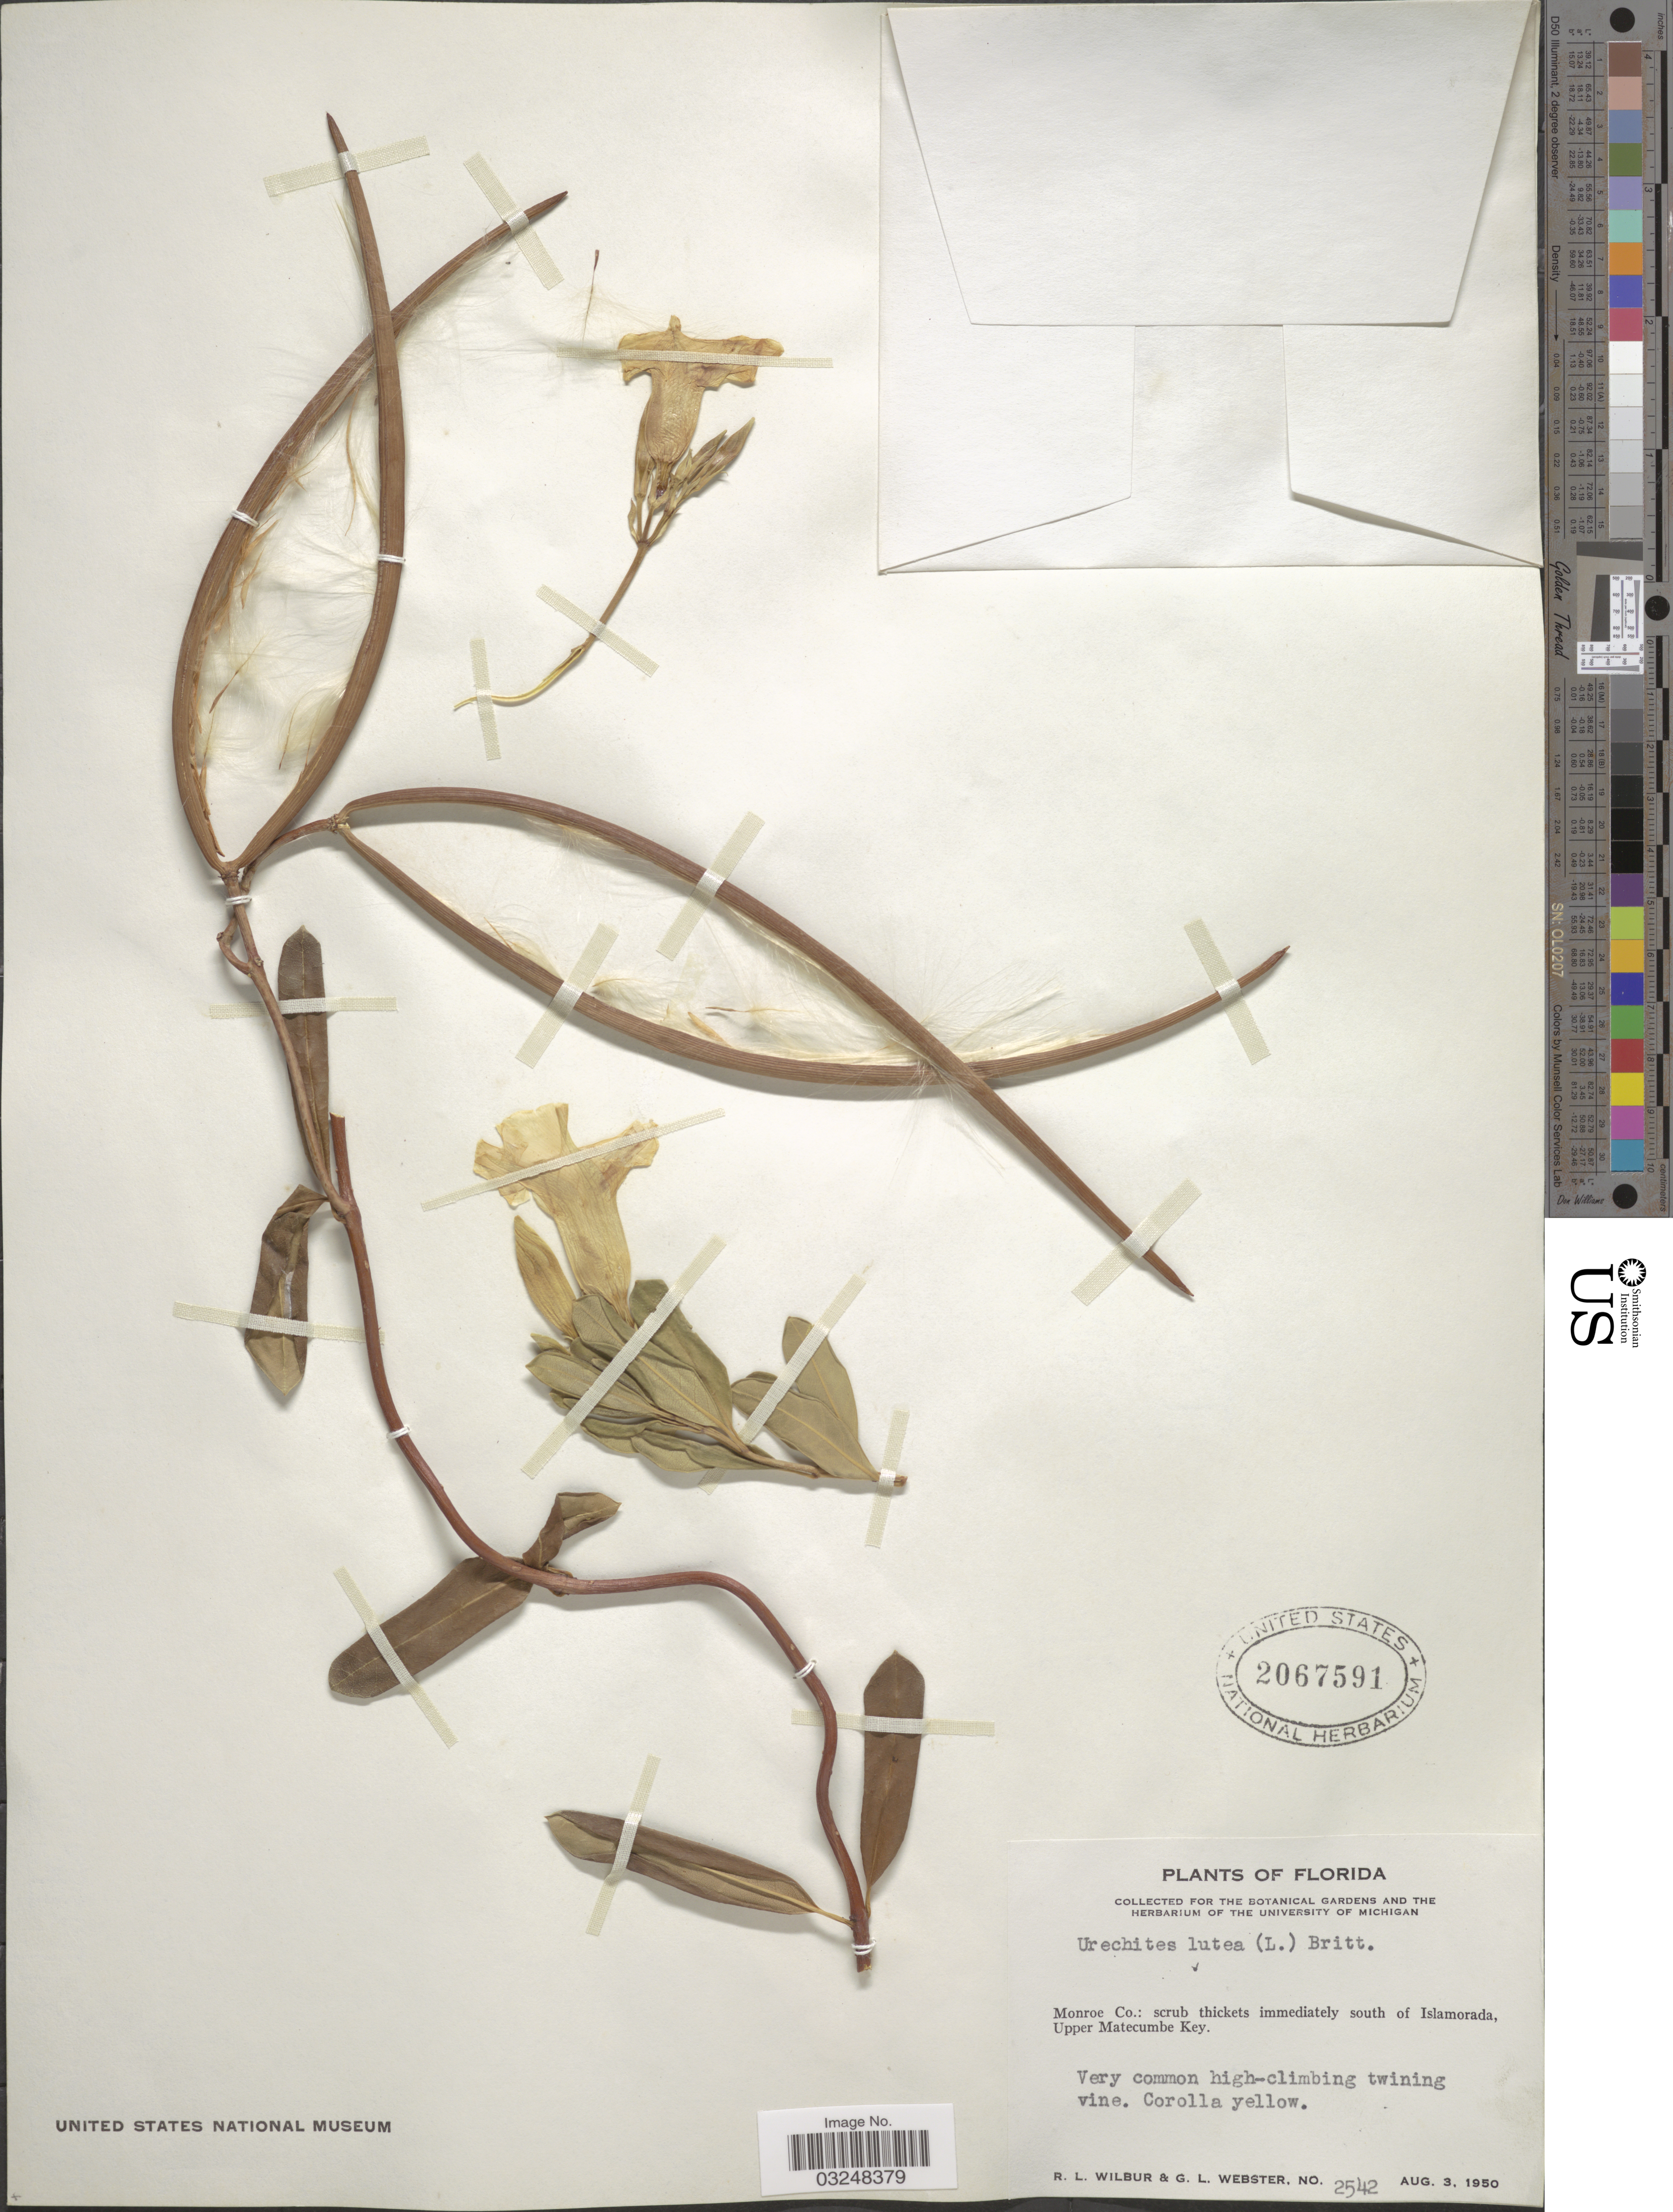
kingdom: Plantae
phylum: Tracheophyta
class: Magnoliopsida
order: Gentianales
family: Apocynaceae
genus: Urechites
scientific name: Urechites lutea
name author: (L.) Britton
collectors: R. L. Wilbur & G. L. Webster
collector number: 2542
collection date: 1950-08-03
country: United States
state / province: Florida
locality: Monroe Co.: immediately south of Islamorada, Upper Matecumbe Key.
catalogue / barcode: US 2067591